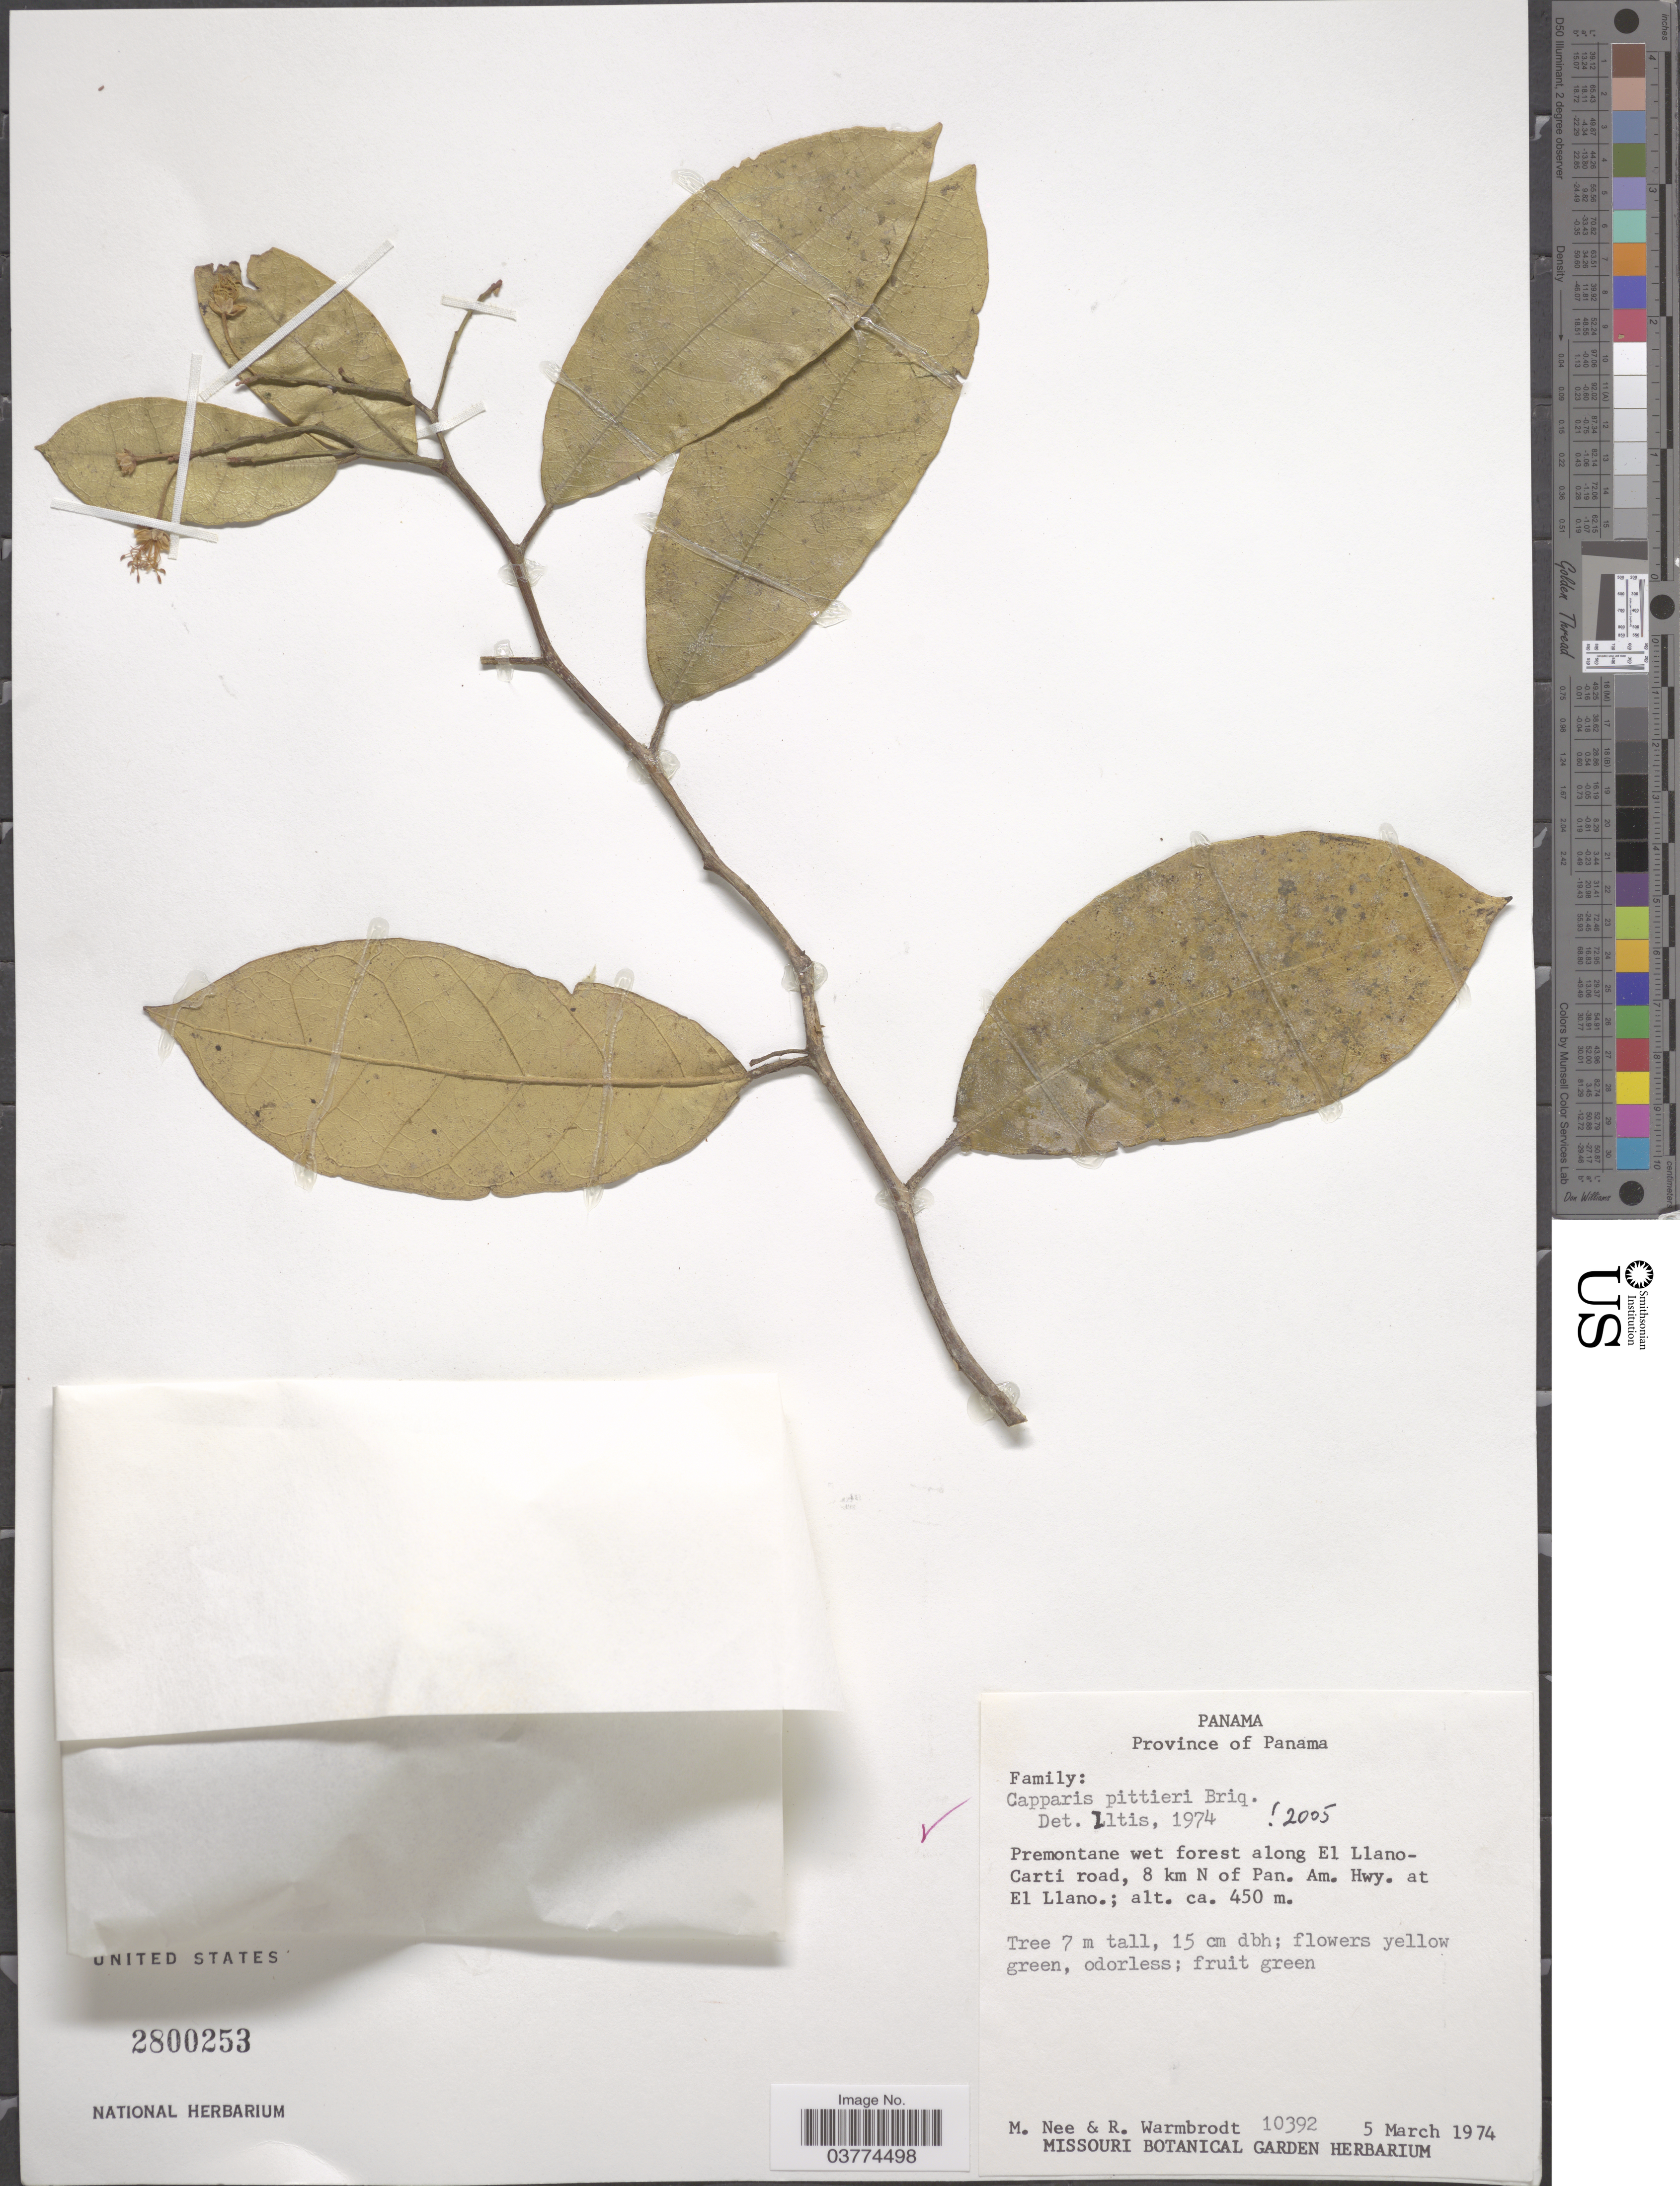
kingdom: Plantae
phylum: Tracheophyta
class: Magnoliopsida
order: Brassicales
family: Capparaceae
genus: Preslianthus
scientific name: Preslianthus pittieri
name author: (Standl.) Cornejo & Iltis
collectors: M. Nee & R. Warmbrodt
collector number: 10392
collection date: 1974-03-05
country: Panama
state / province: Panamá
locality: Premontane wet forest along El Llano-Carti road, 8 km N of Pan. Am Hwy. at El Llano.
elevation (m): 450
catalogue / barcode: US 2800253